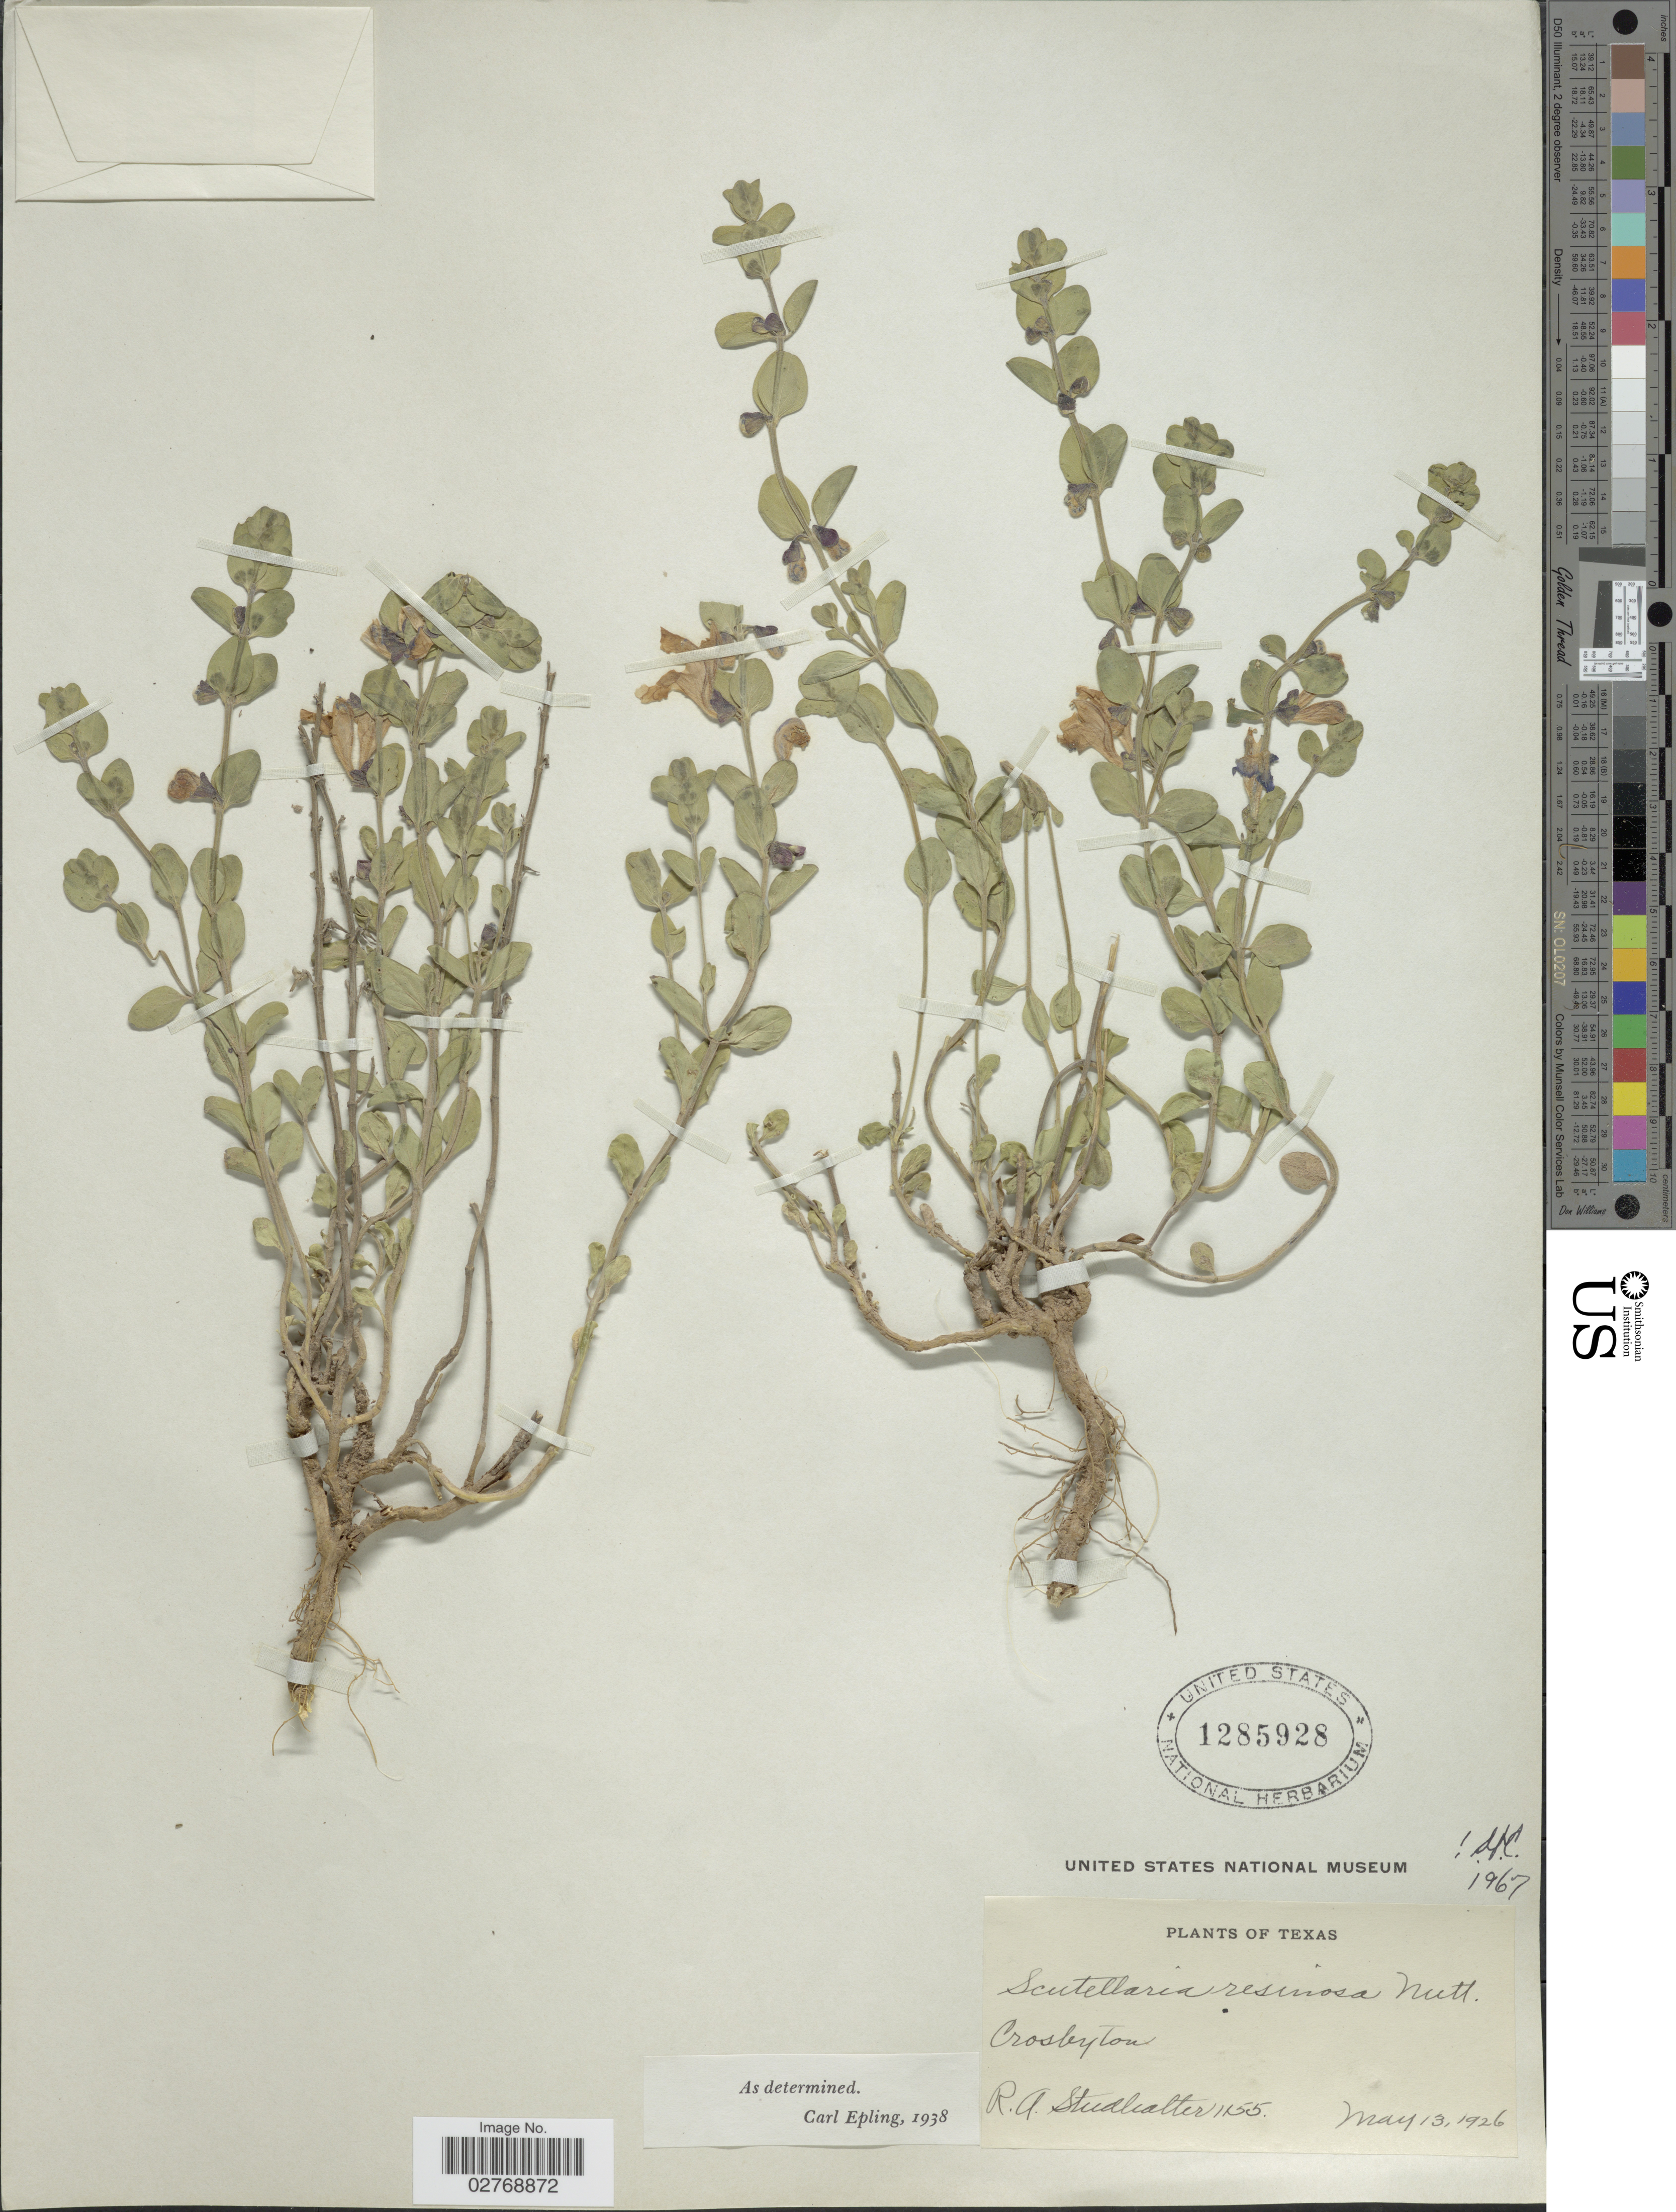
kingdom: Plantae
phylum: Tracheophyta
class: Magnoliopsida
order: Lamiales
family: Lamiaceae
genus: Scutellaria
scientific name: Scutellaria resinosa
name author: Torr.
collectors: R. Studhalter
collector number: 1155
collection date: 1926-05-13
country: United States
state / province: Texas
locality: Crosbyton.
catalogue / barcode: US 1285928